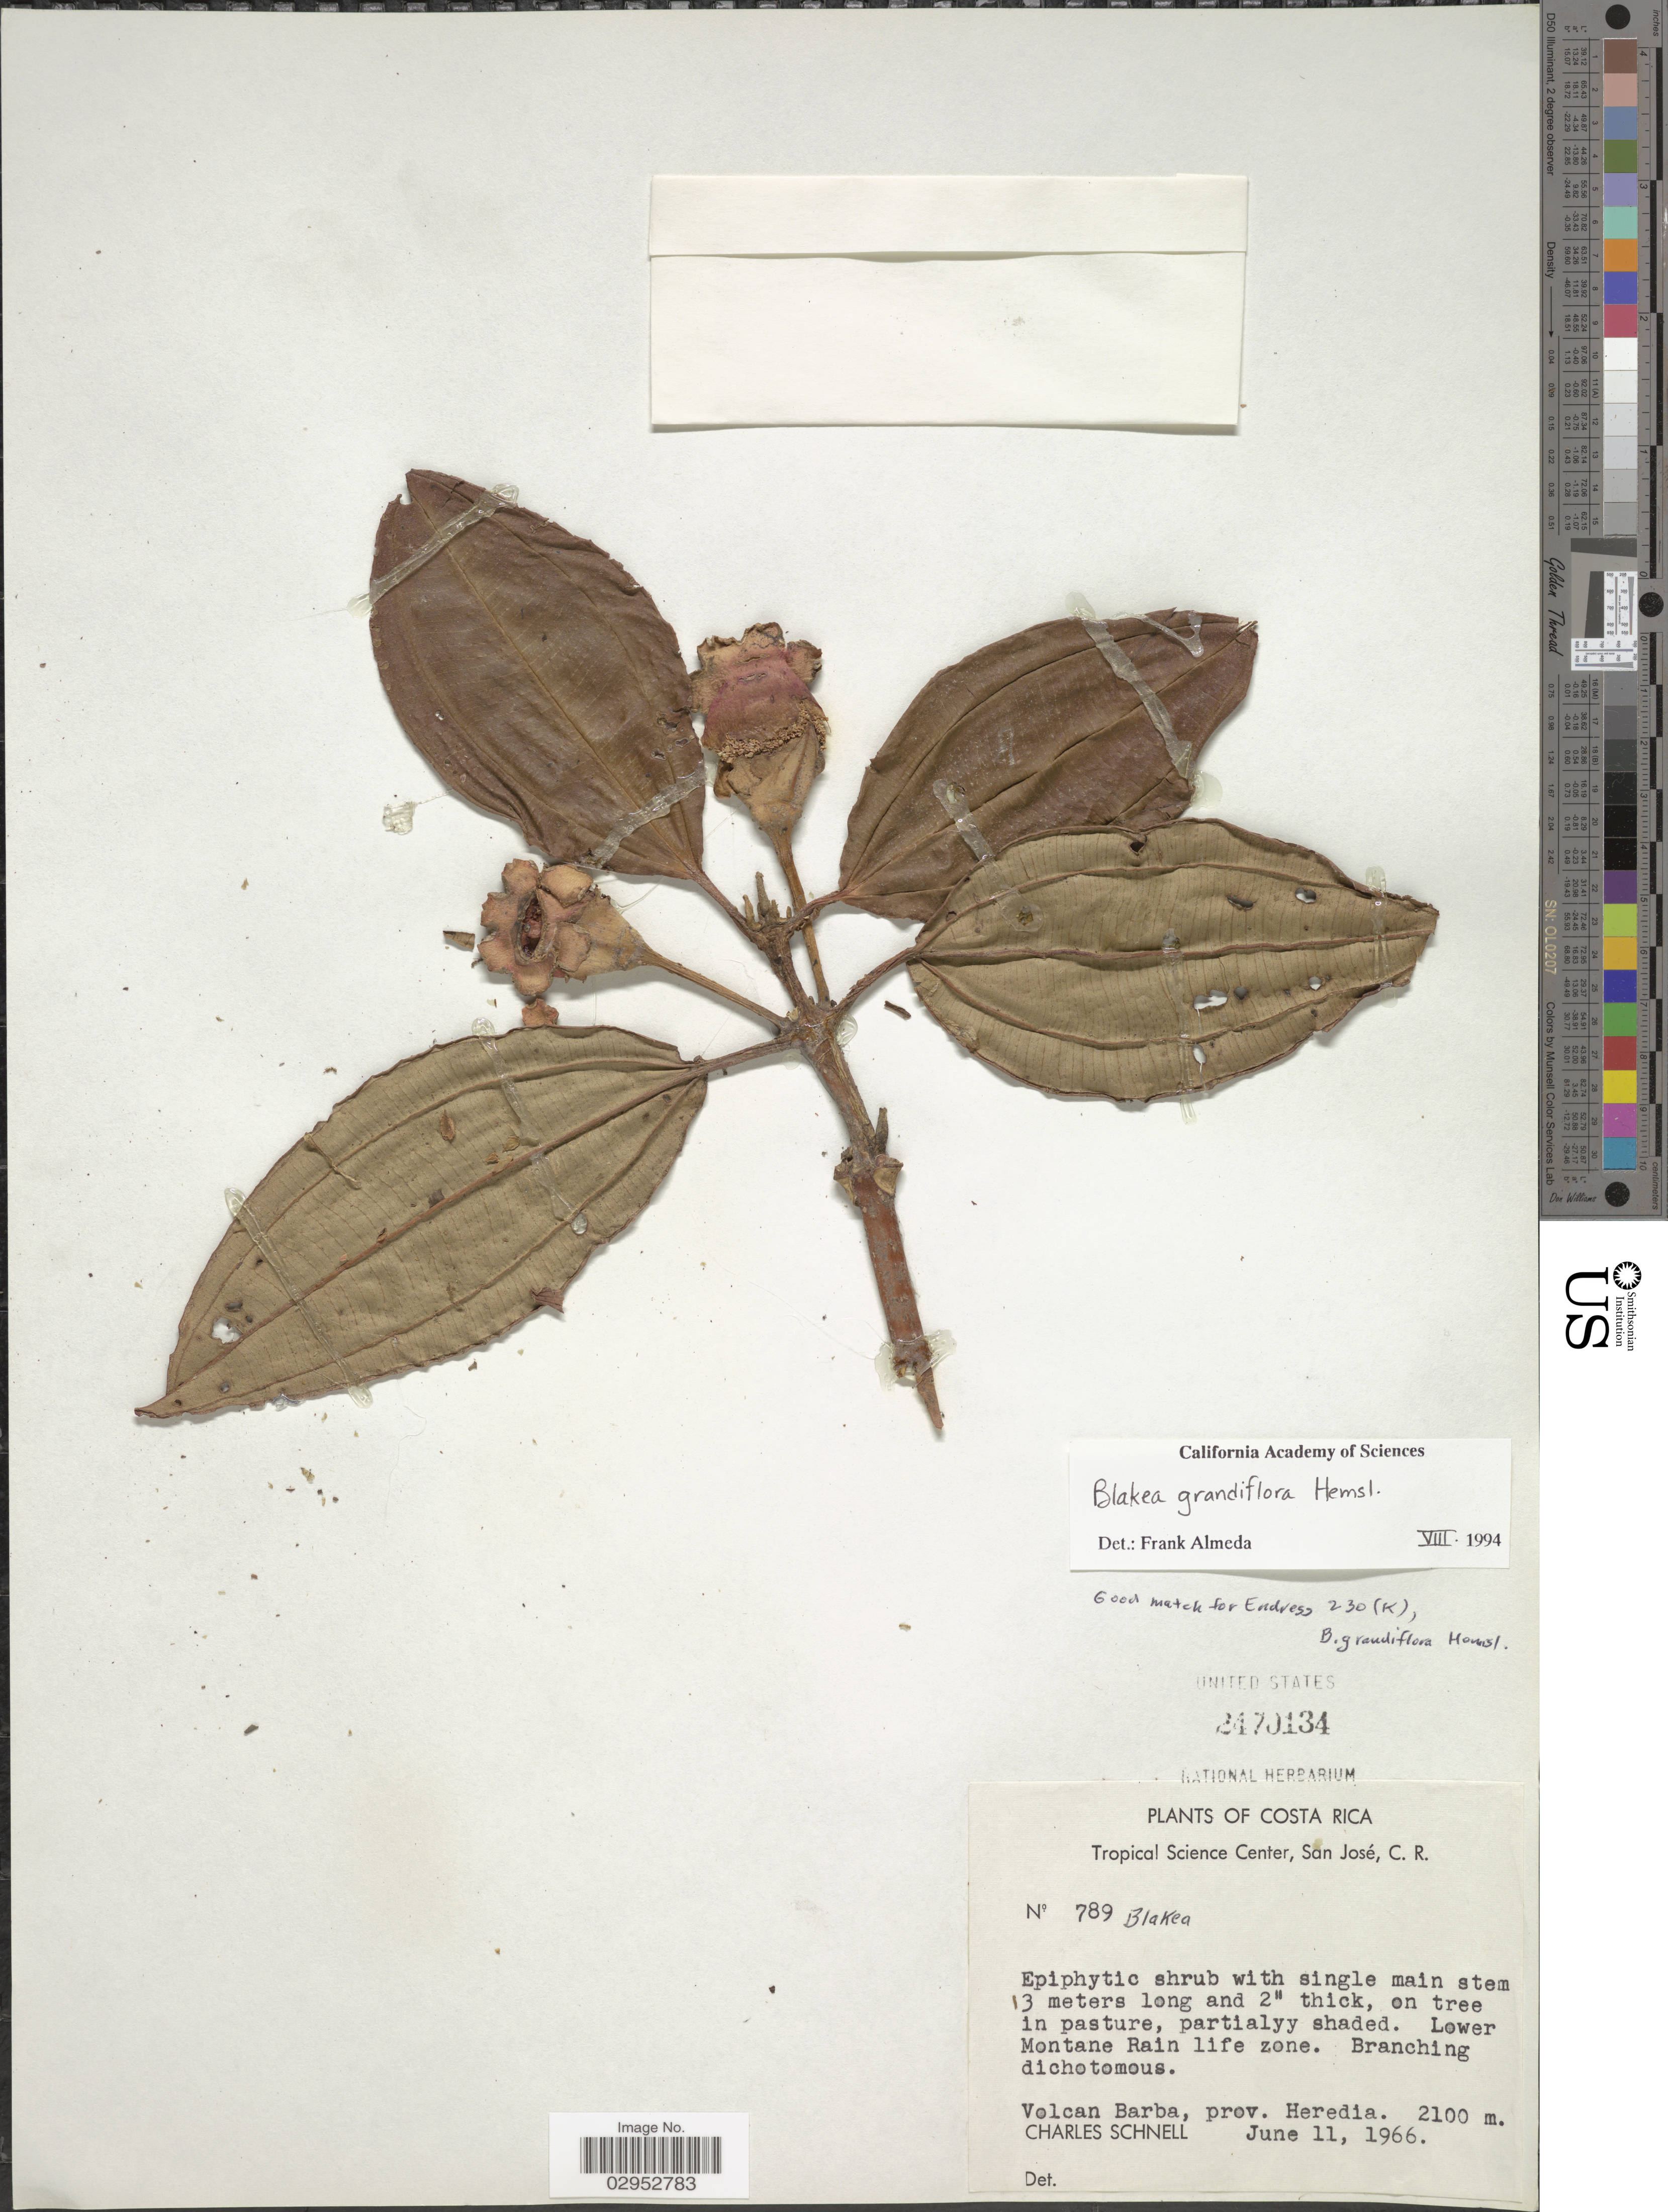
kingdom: Plantae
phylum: Tracheophyta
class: Magnoliopsida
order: Myrtales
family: Melastomataceae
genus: Blakea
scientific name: Blakea grandiflora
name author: Hemsl.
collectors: C. Schnell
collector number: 789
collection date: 1966-06-11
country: Costa Rica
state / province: Heredia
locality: Lower Montane Rain life zone. Volcan Barba, prov. Heredia.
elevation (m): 2100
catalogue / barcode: US 2470134